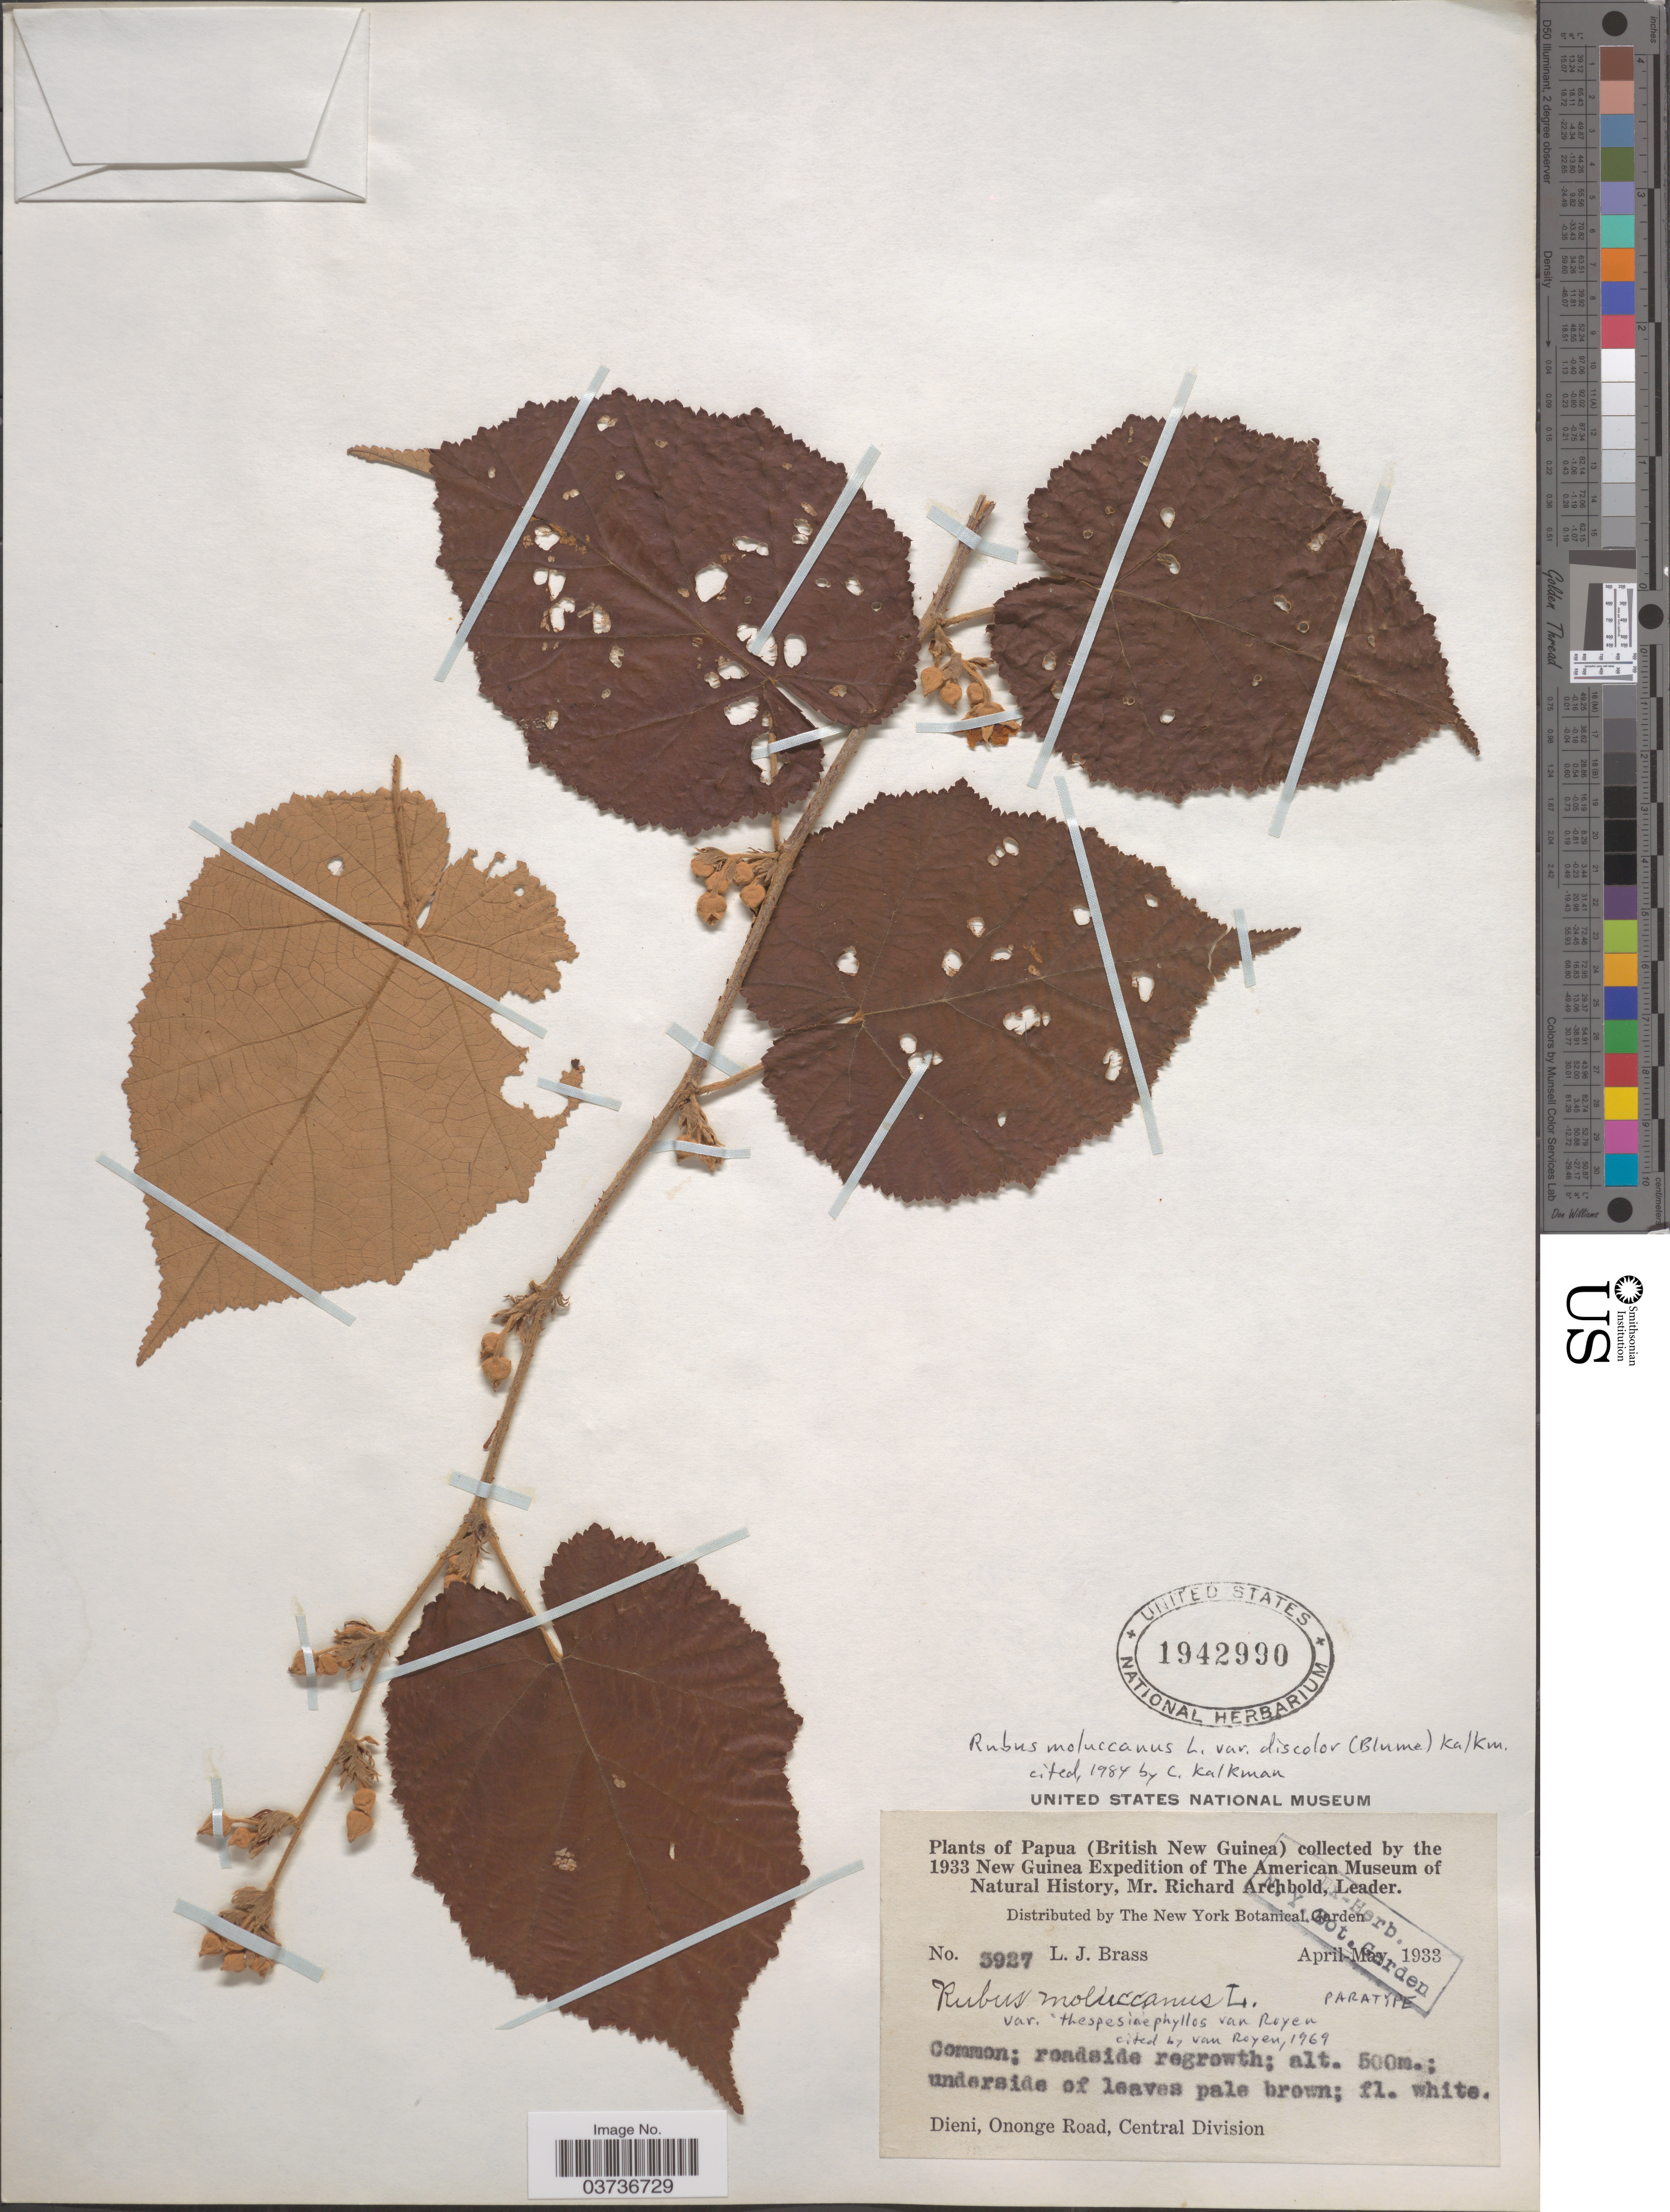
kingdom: Plantae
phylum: Tracheophyta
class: Magnoliopsida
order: Rosales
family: Rosaceae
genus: Rubus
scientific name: Rubus moluccanus var. discolor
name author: (Blume) Kalkman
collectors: L. J. Brass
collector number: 3927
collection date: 1933-04/1933-05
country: Papua New Guinea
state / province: Central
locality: Papua (British New Guinea). Dieni, Ononge Road, Central Division.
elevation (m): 500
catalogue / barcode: US 1942990